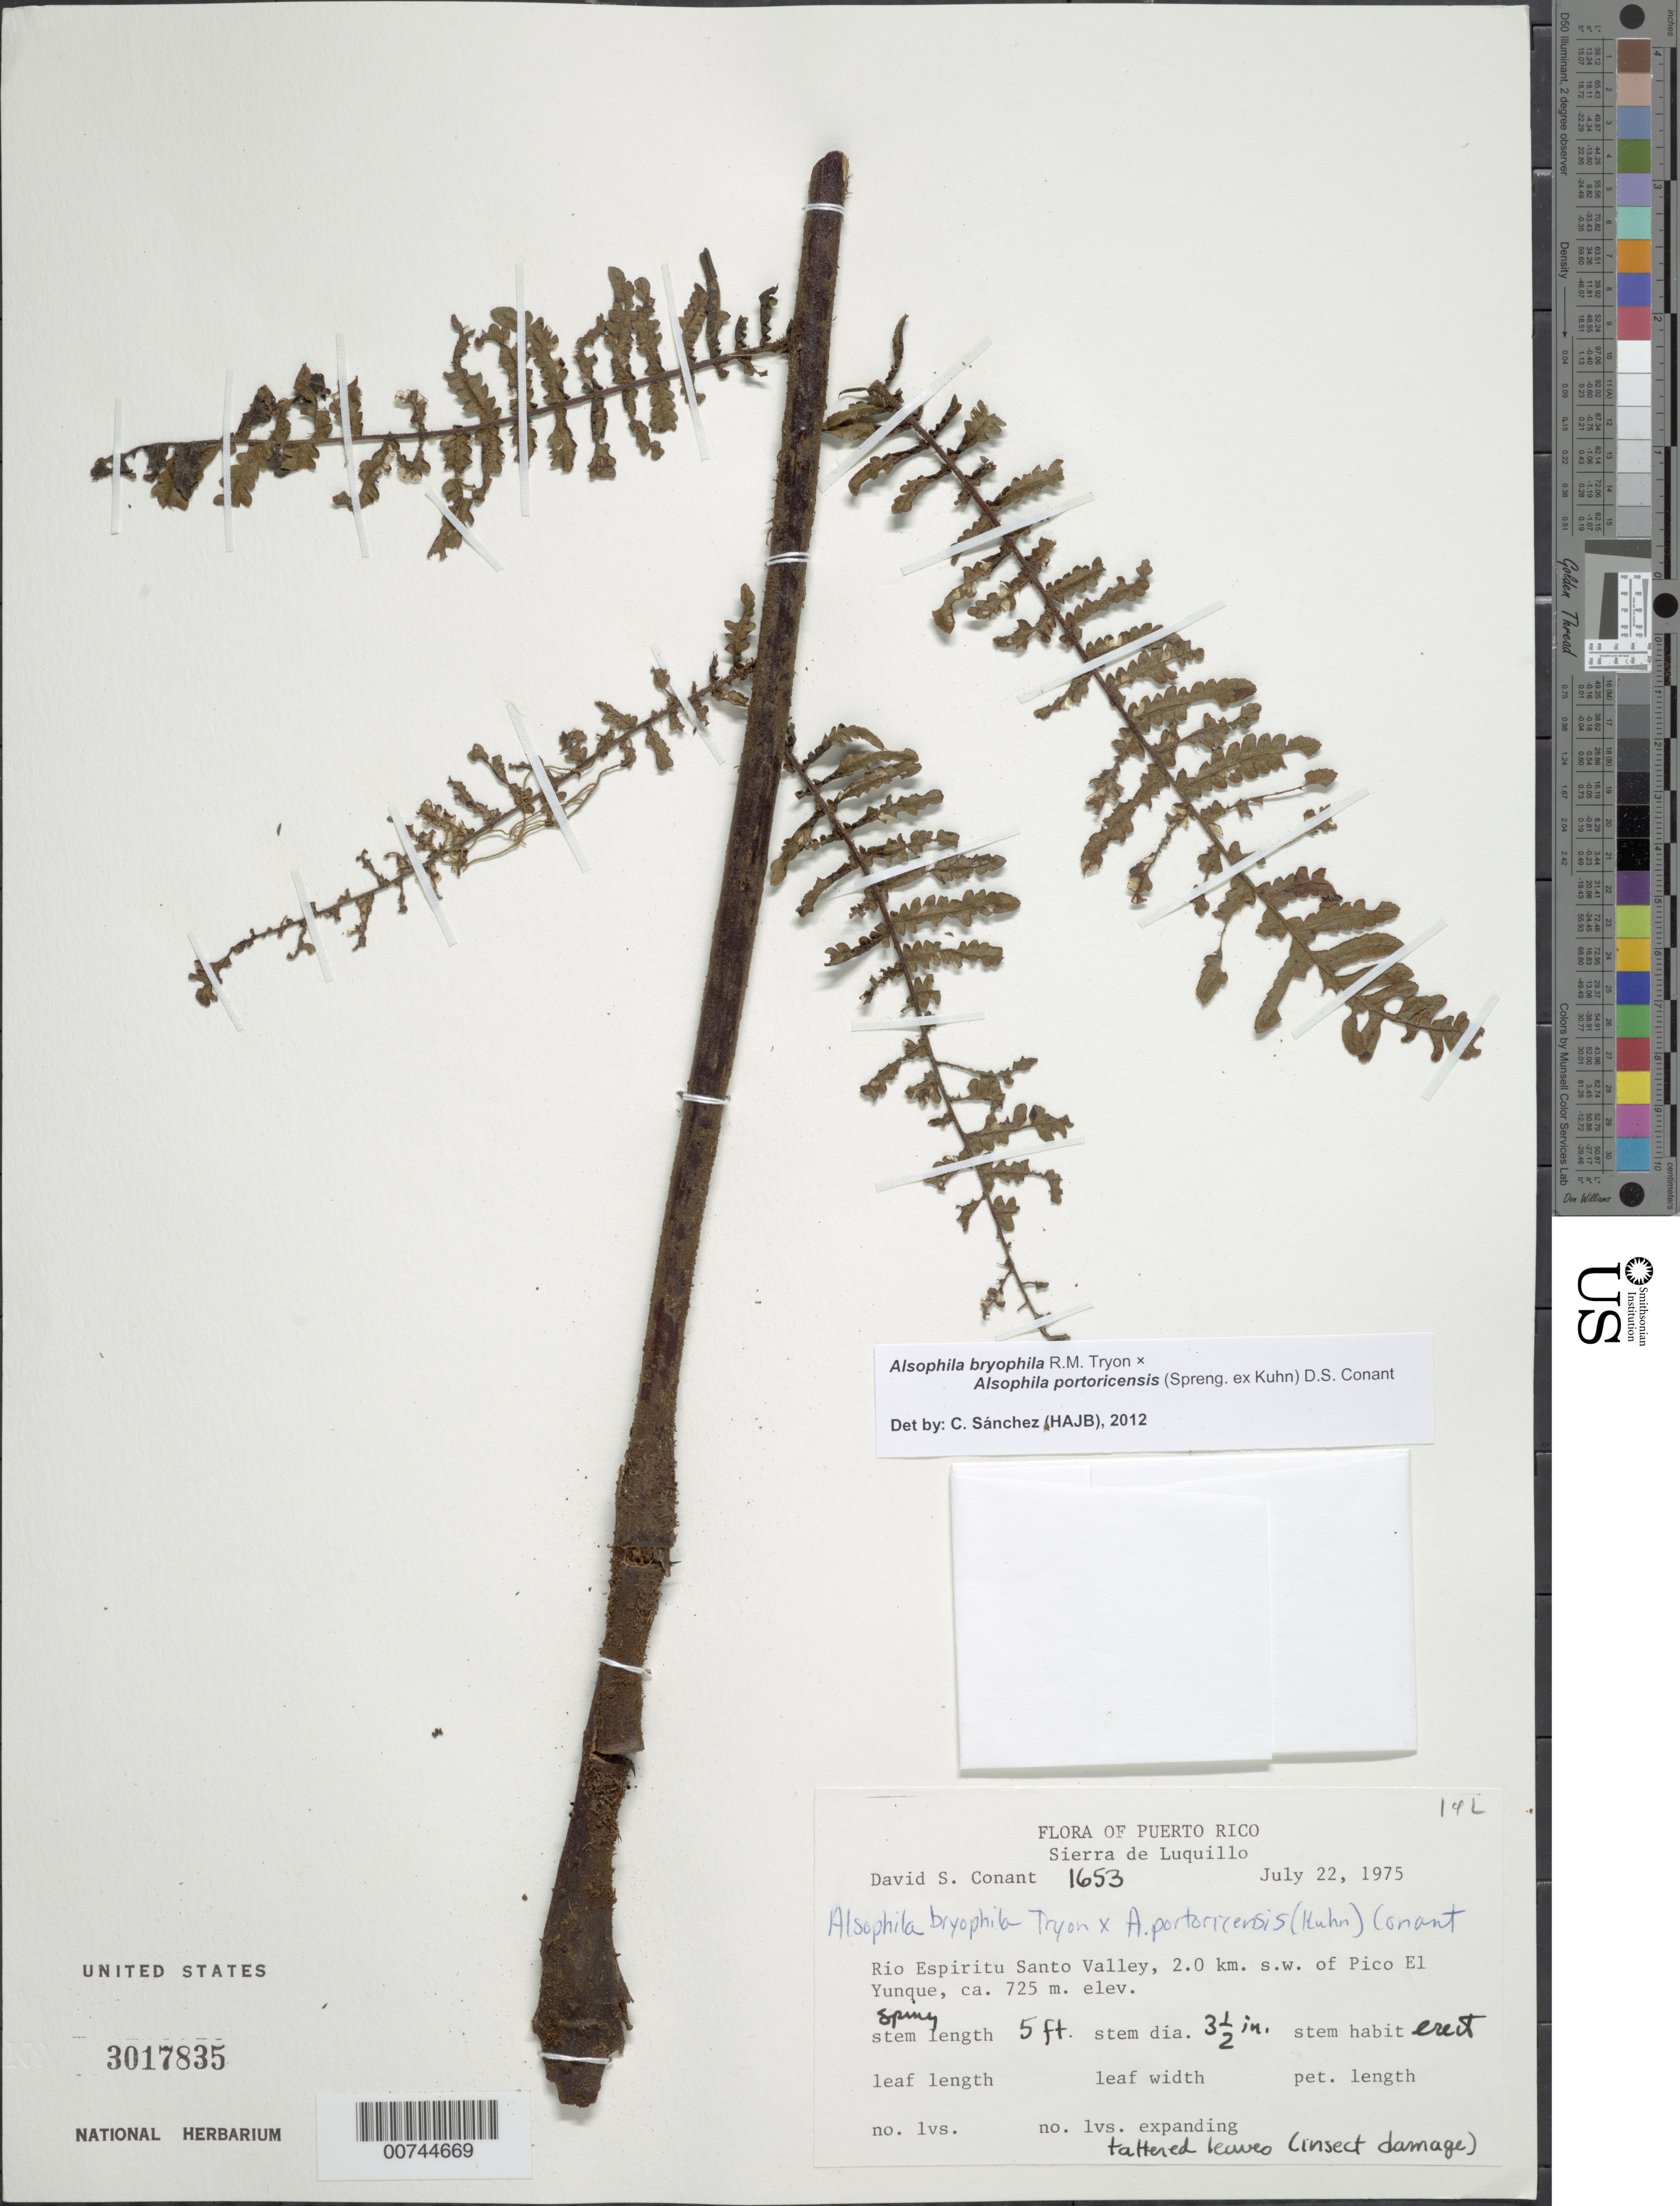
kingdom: Plantae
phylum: Tracheophyta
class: Polypodiopsida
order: Cyatheales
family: Cyatheaceae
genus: Alsophila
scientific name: Alsophila bryophila x A. portoricensis (Spreng. ex Kuhn) D.S. Conant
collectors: D. S. Conant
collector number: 1653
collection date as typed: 22 Jul 1975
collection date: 1975-07-22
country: Puerto Rico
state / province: Luquillo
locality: Sierra de Luquillo. Río Espiritu Santo Valley, 2.0 km SW of Pico El Yunque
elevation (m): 725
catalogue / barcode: US 3017835